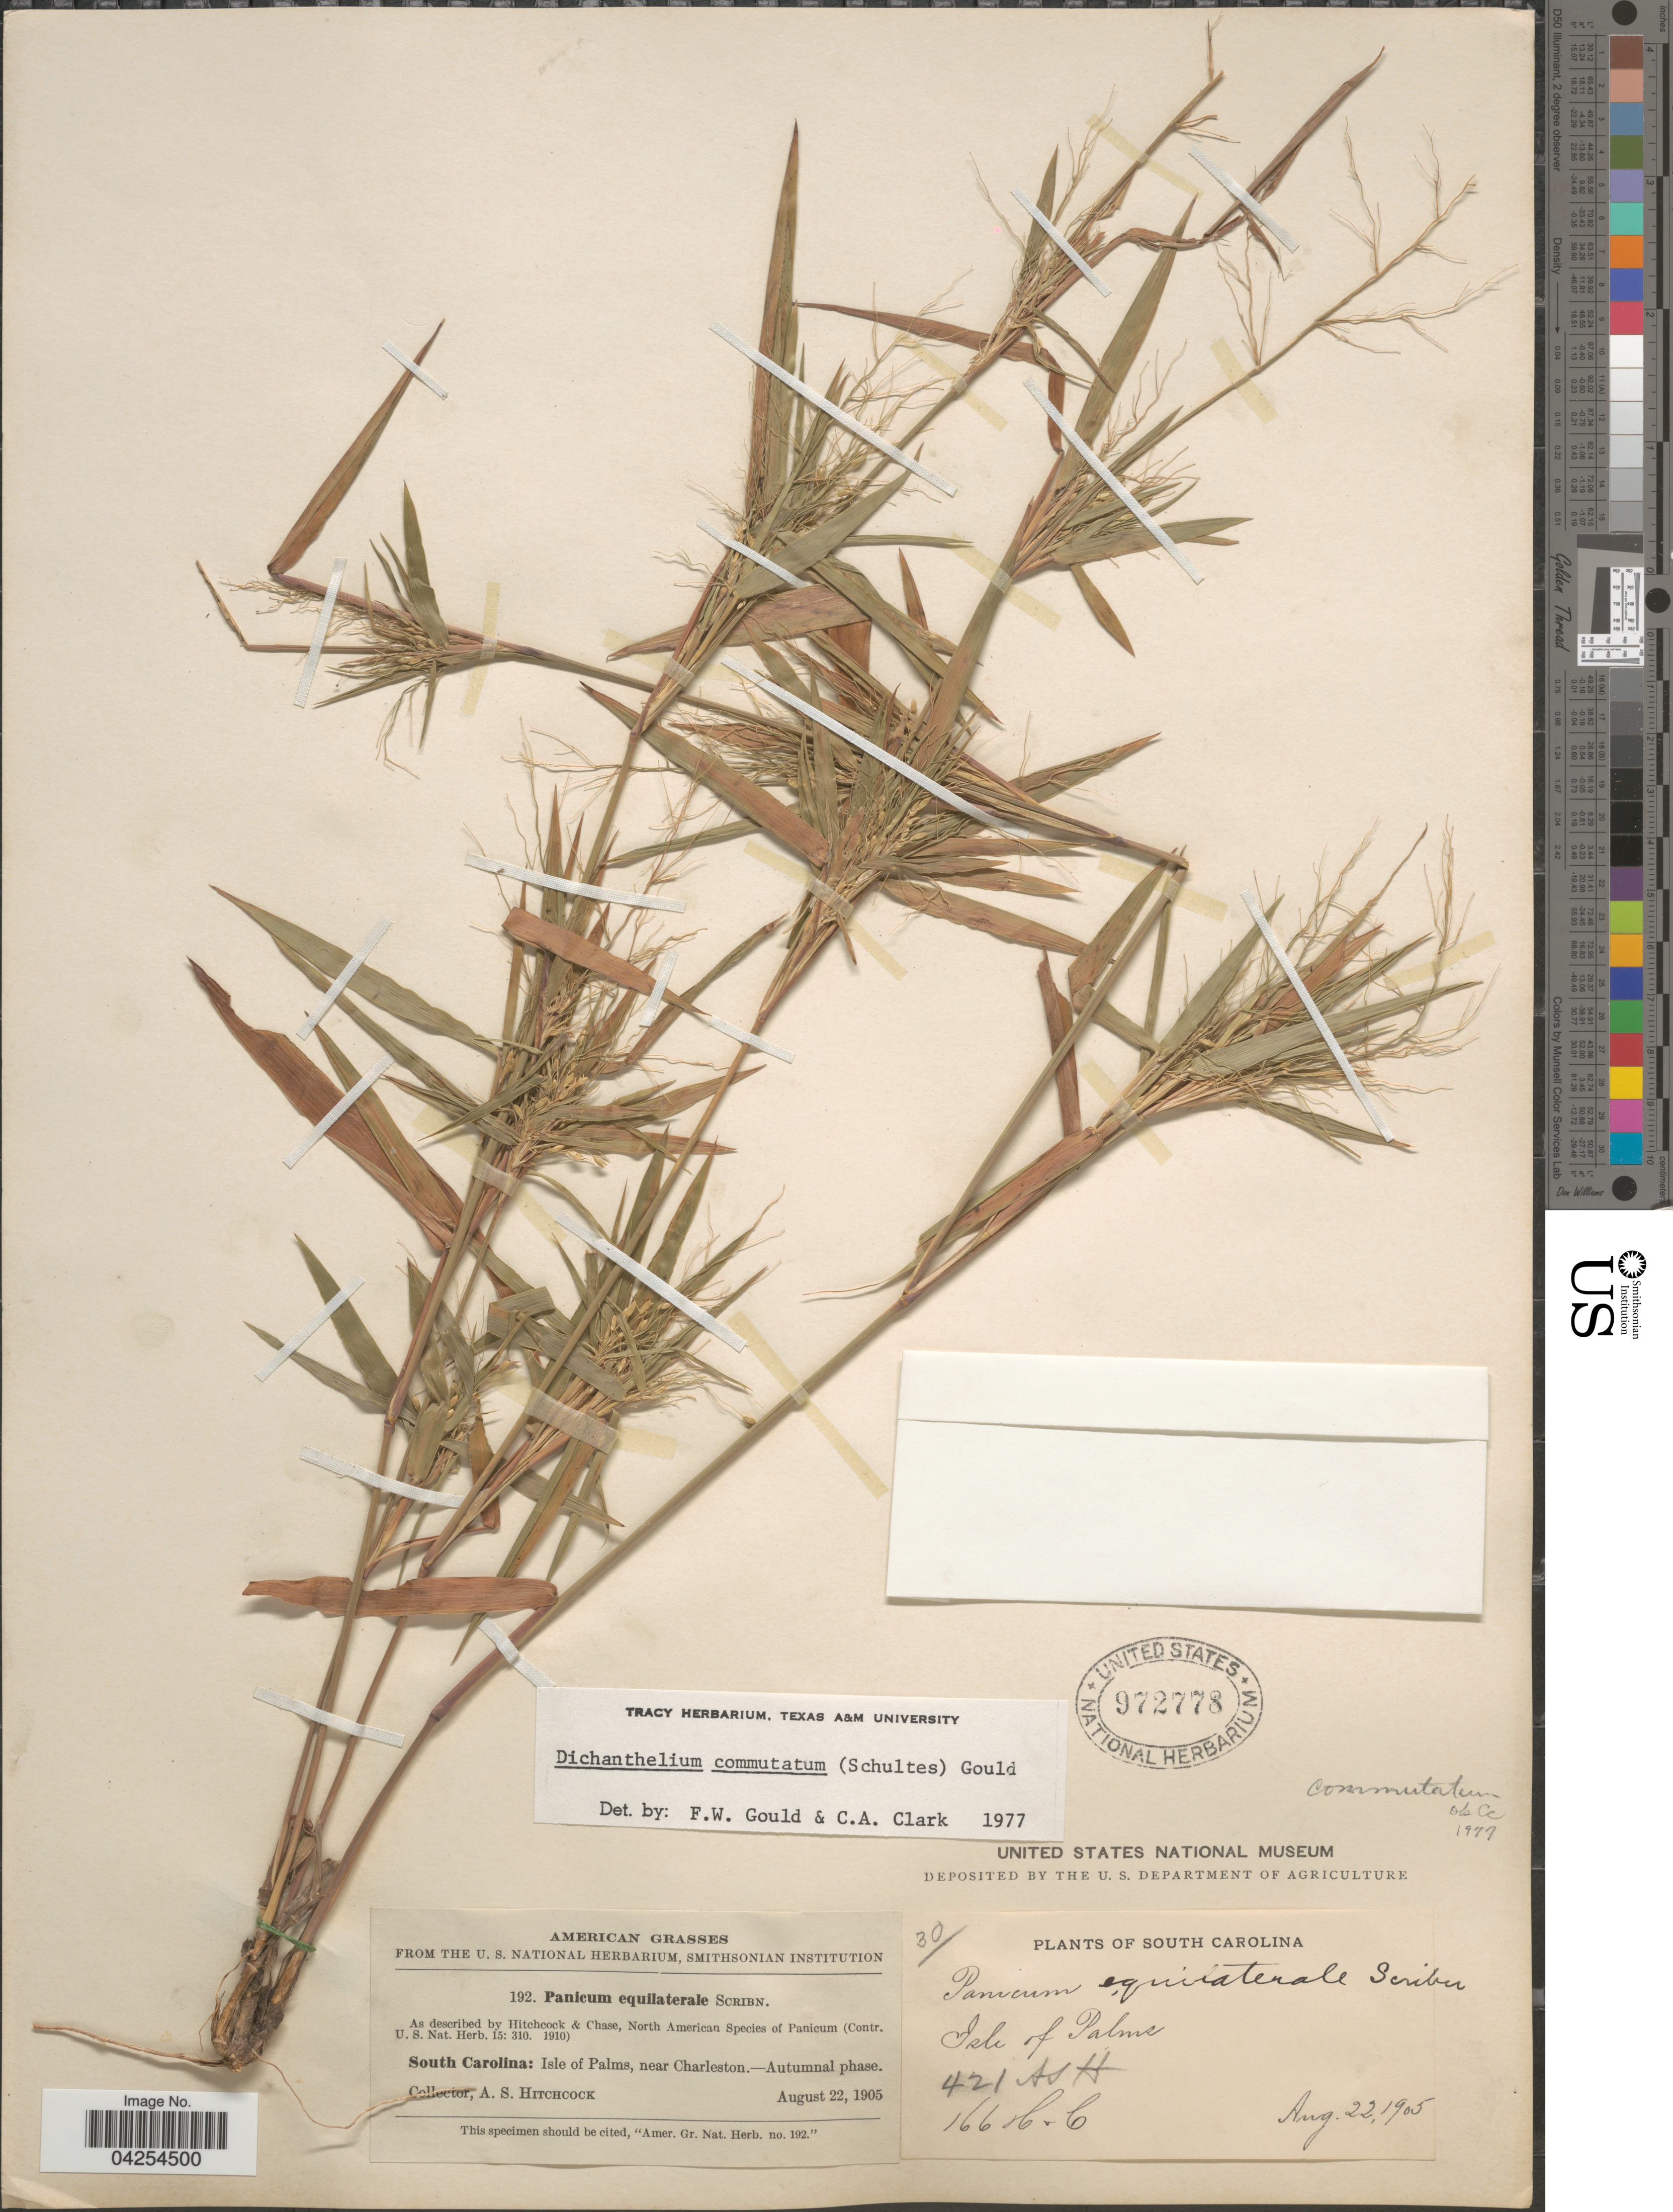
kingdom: Plantae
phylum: Tracheophyta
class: Liliopsida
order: Poales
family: Poaceae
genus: Dichanthelium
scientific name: Dichanthelium commutatum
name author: (Schult.) Gould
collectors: A. S. Hitchcock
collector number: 192/30/421/166?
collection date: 1905-08-22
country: United States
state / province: South Carolina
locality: Isle of Palms, near Charleston.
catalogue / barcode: US 972778